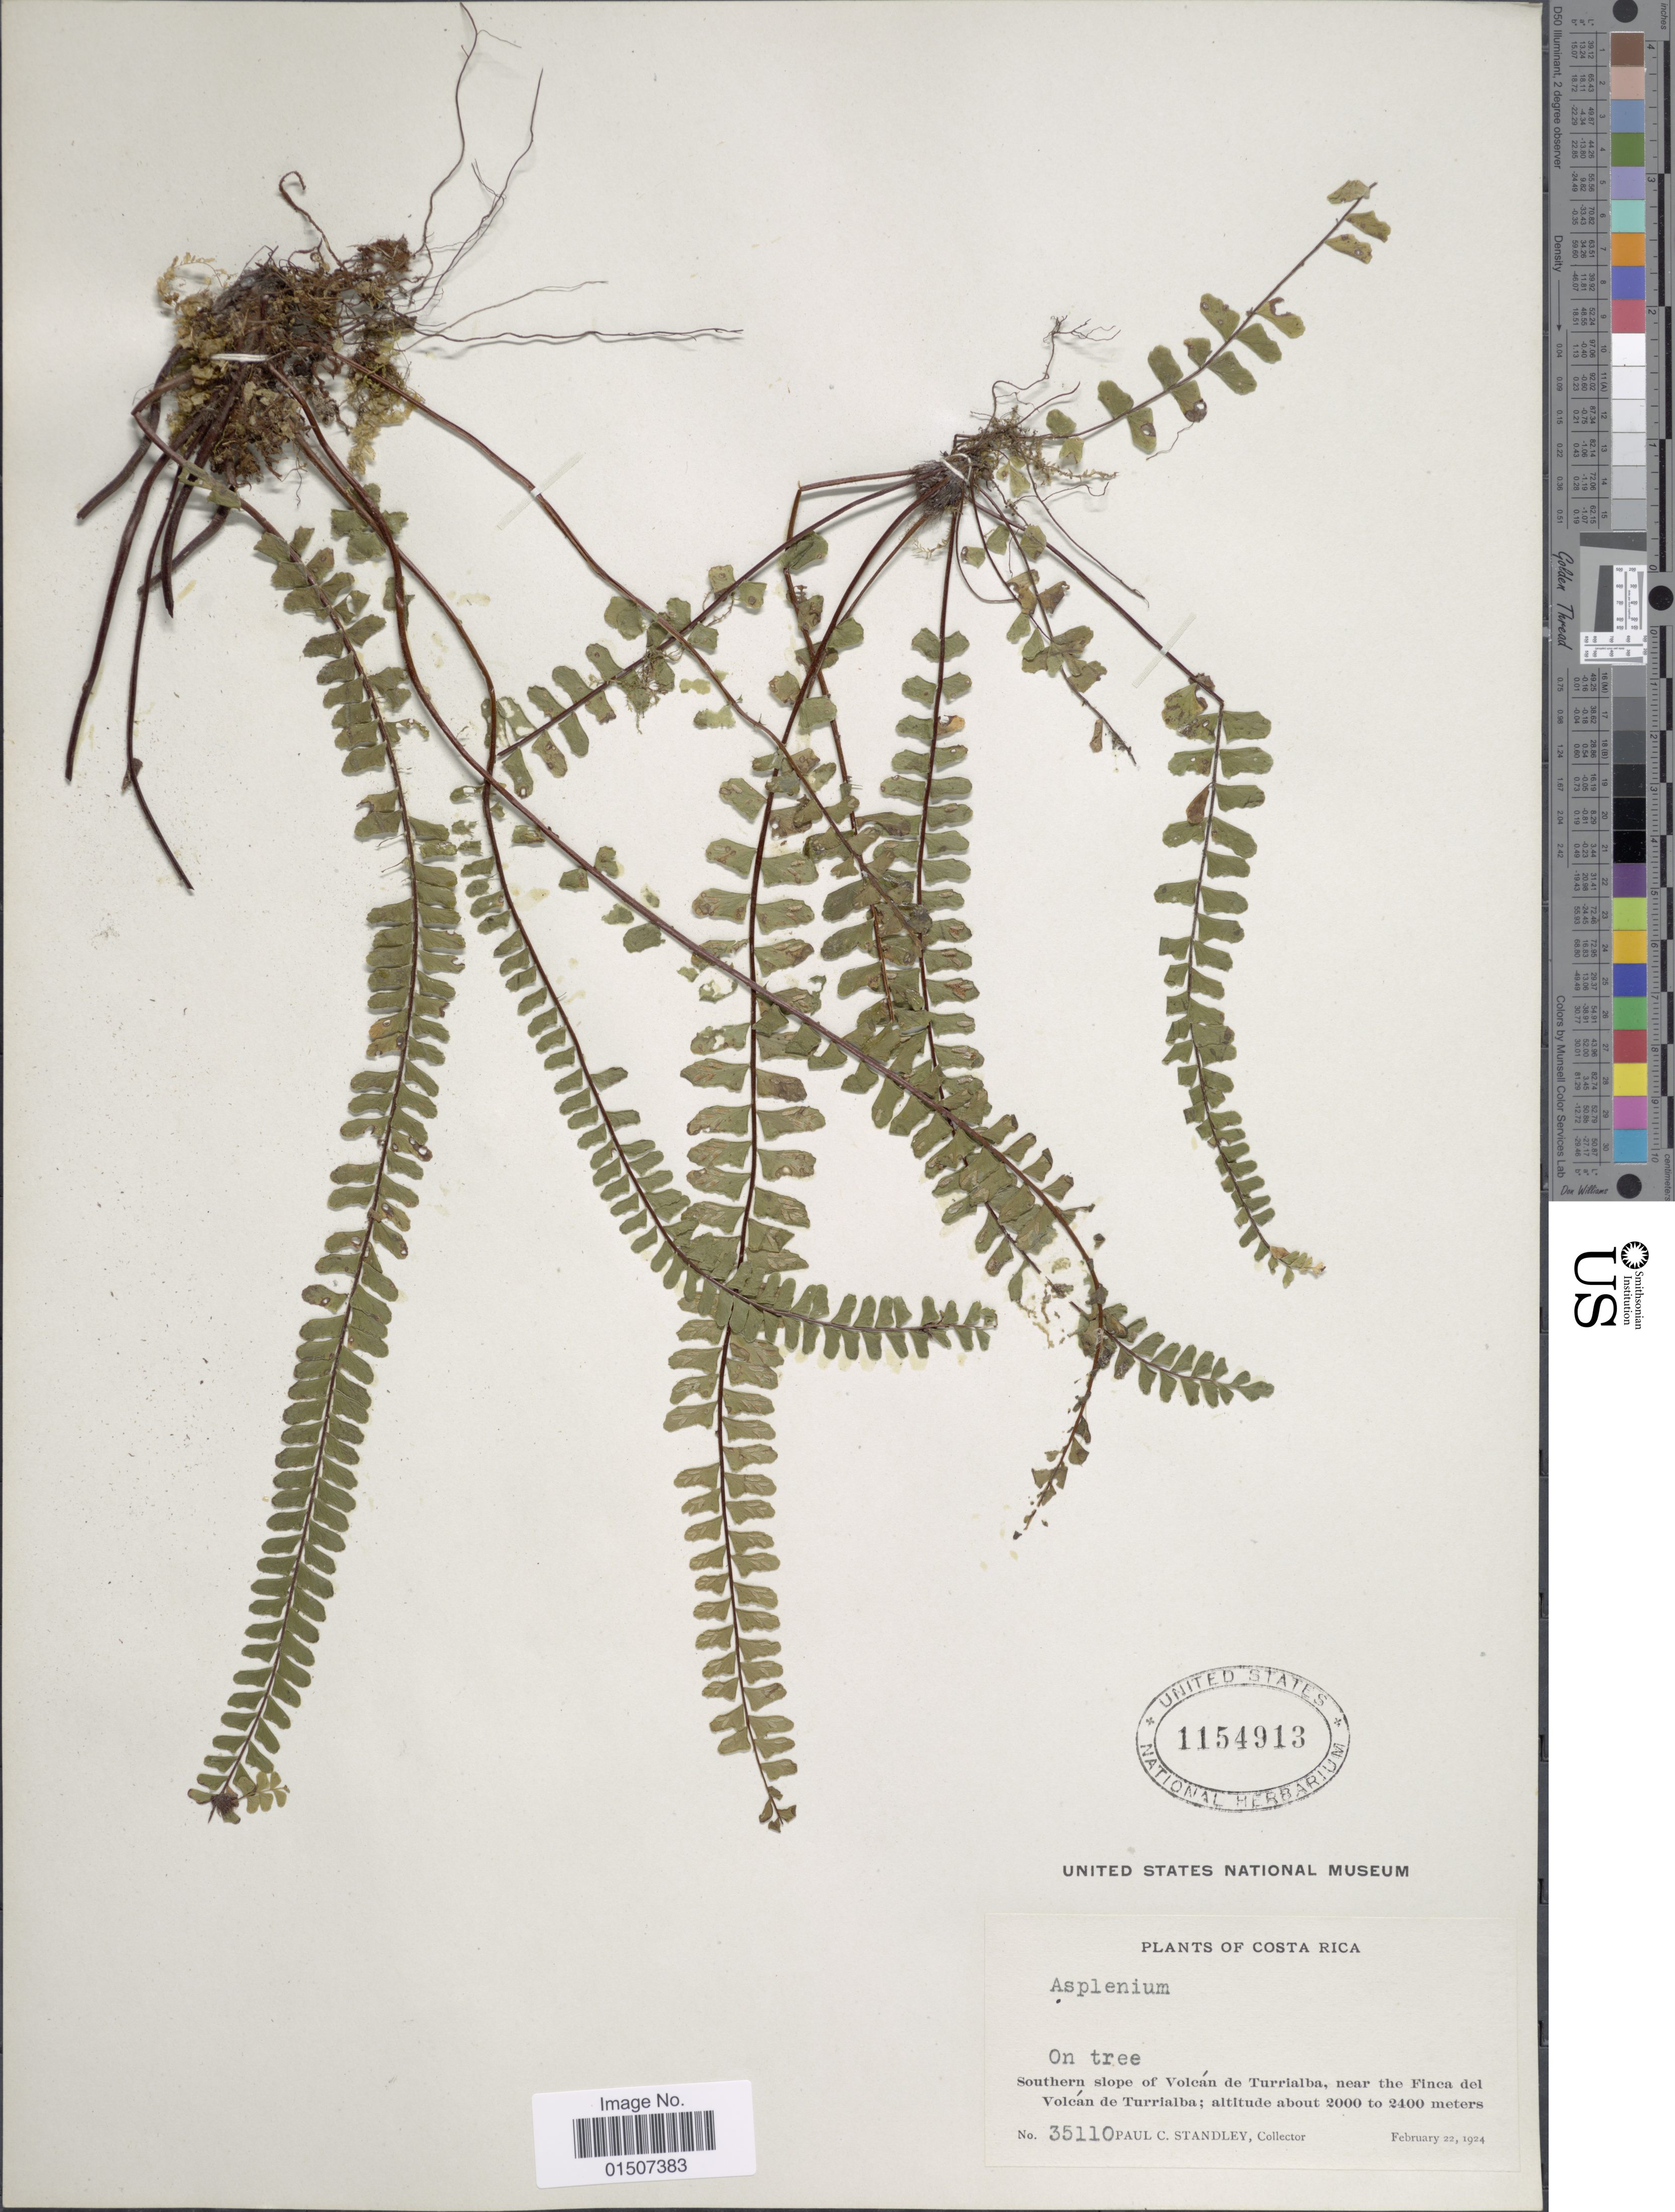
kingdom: Plantae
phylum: Tracheophyta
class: Polypodiopsida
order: Polypodiales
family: Aspleniaceae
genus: Asplenium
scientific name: Asplenium polyphyllum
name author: Bertol.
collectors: P. C. Standley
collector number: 35110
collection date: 1924-02-22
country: Costa Rica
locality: Southern slope of Volcán de Turrialba, near the Finca del Volcán de Turrialba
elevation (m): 2000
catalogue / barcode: US 1154913